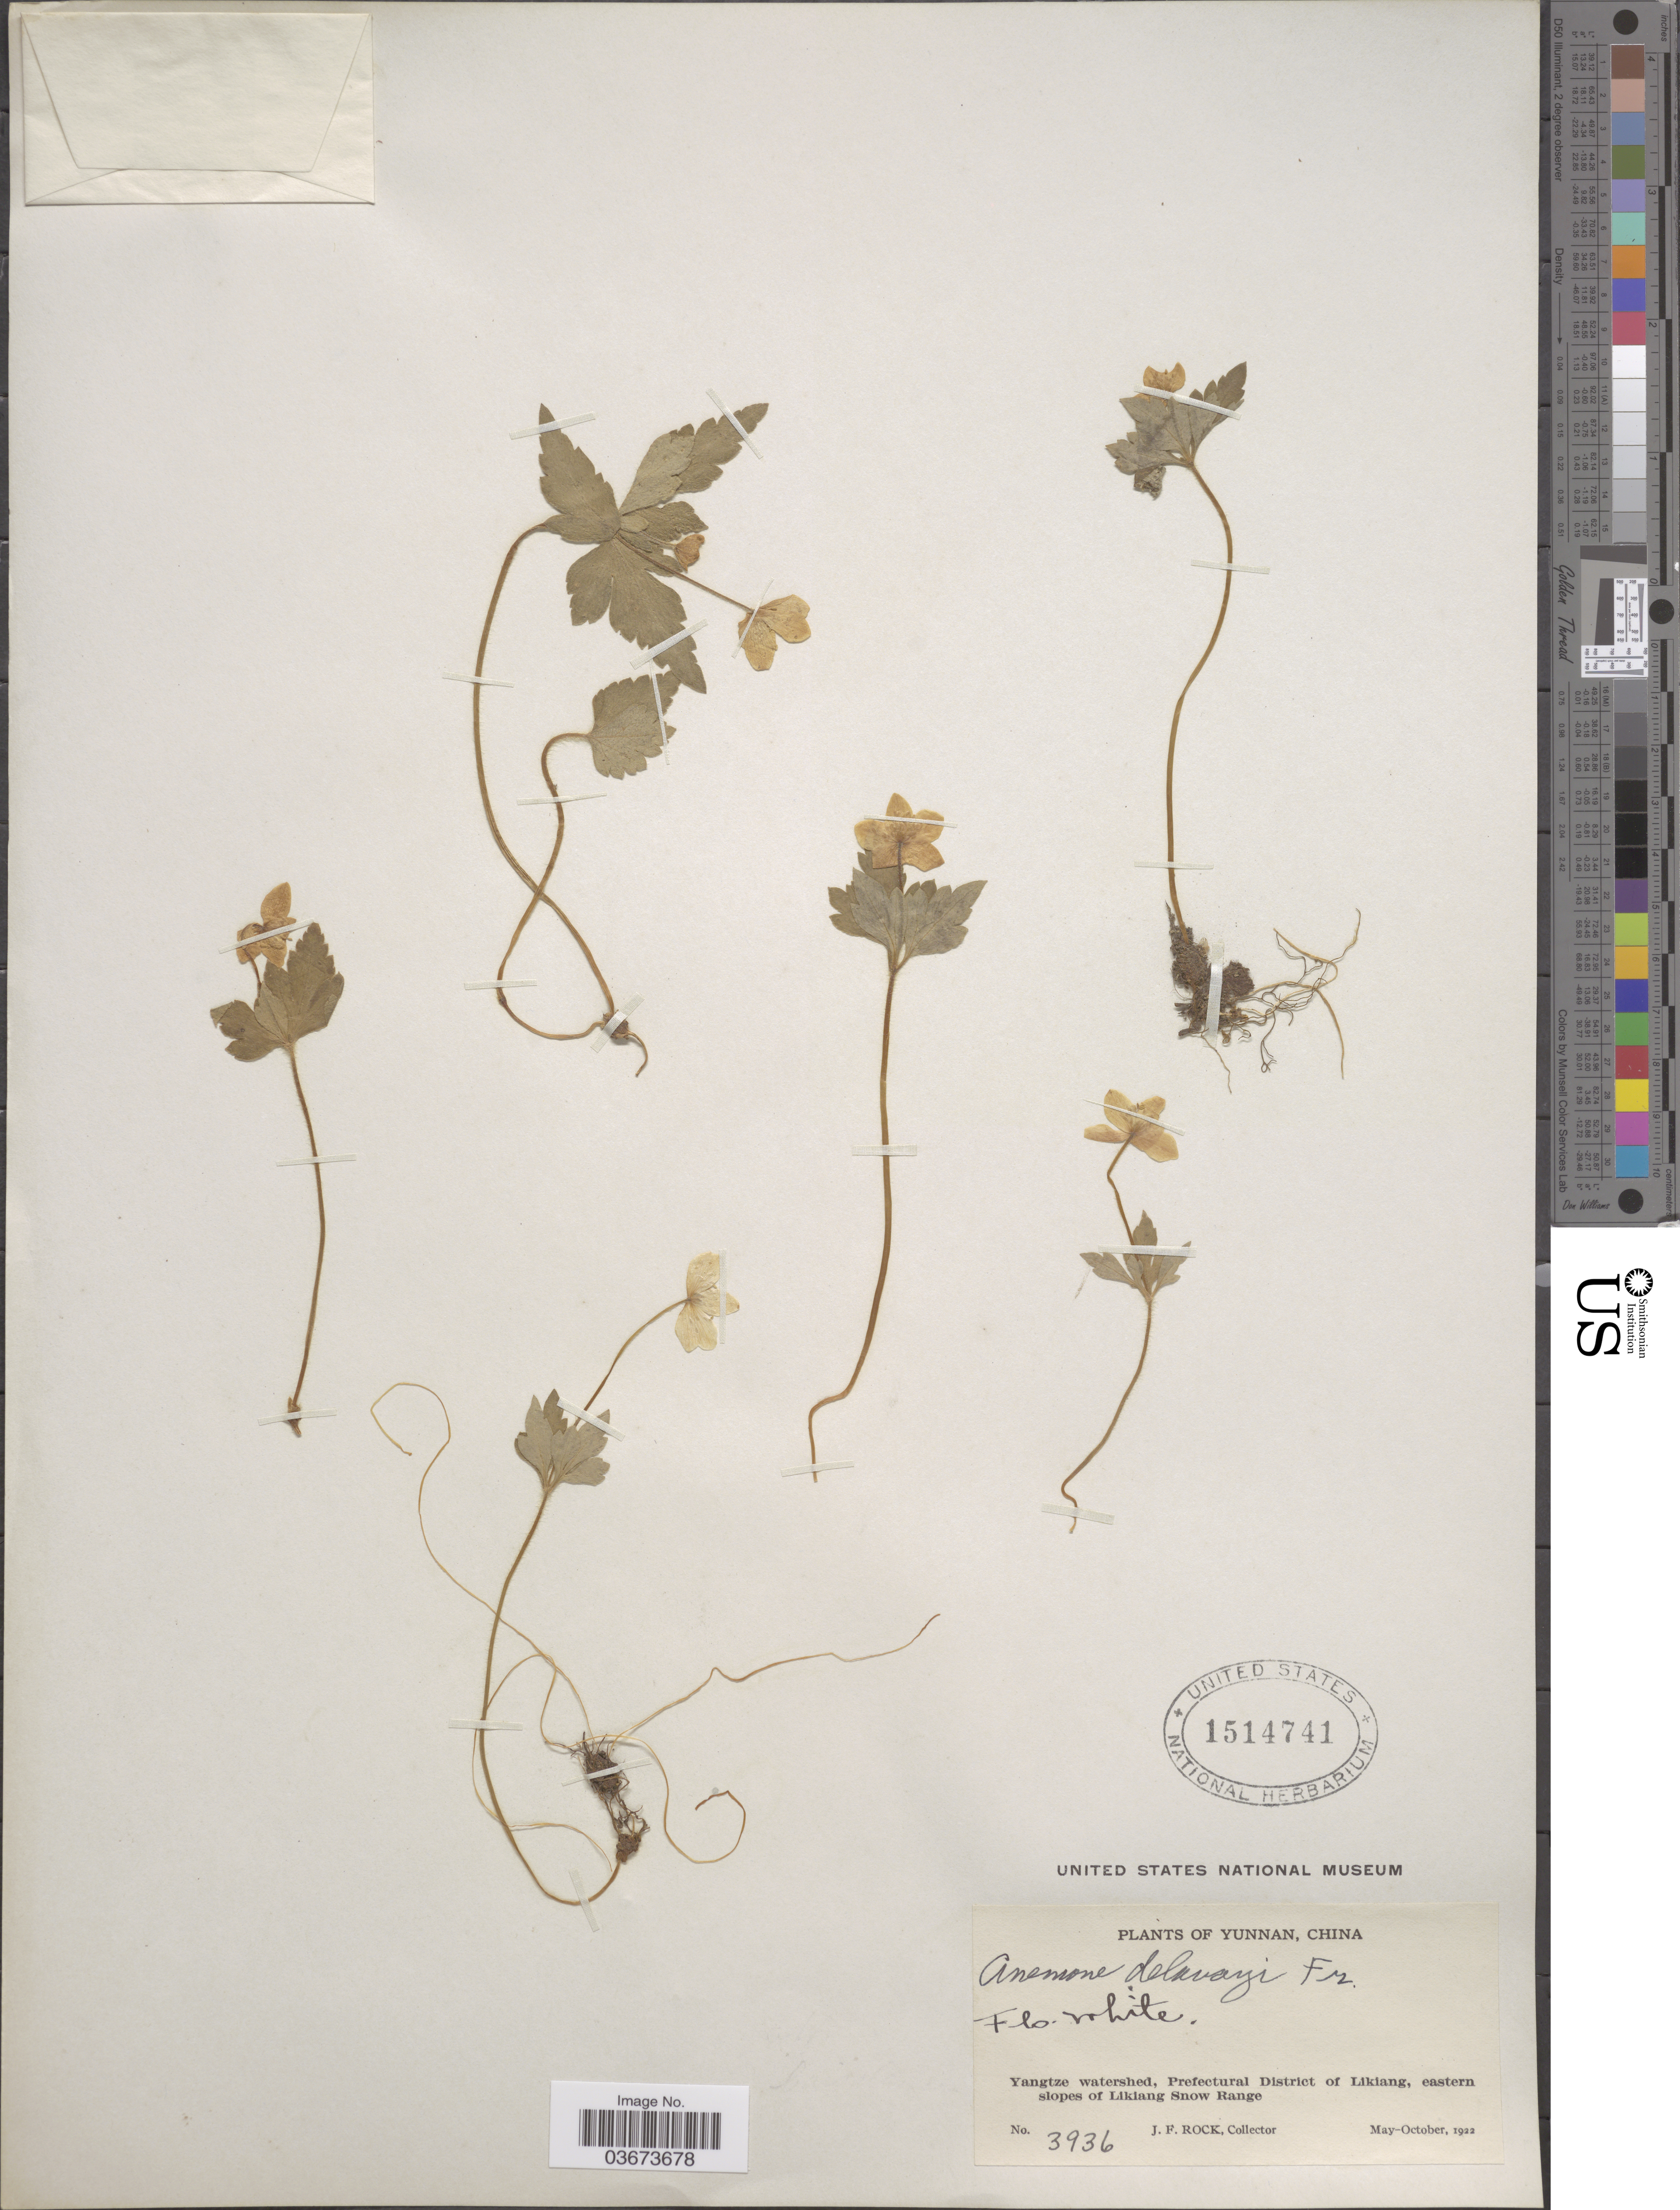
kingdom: Plantae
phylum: Tracheophyta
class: Magnoliopsida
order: Ranunculales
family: Ranunculaceae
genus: Anemone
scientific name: Anemone delavayi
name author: Franch.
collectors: J. Rock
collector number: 3936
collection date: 1922-05/1922-10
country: China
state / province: Yunnan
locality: Yangtze watershed, Prefectural District of Likiang, eastern slopes of Likiang Snow Range.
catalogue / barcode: US 1514741